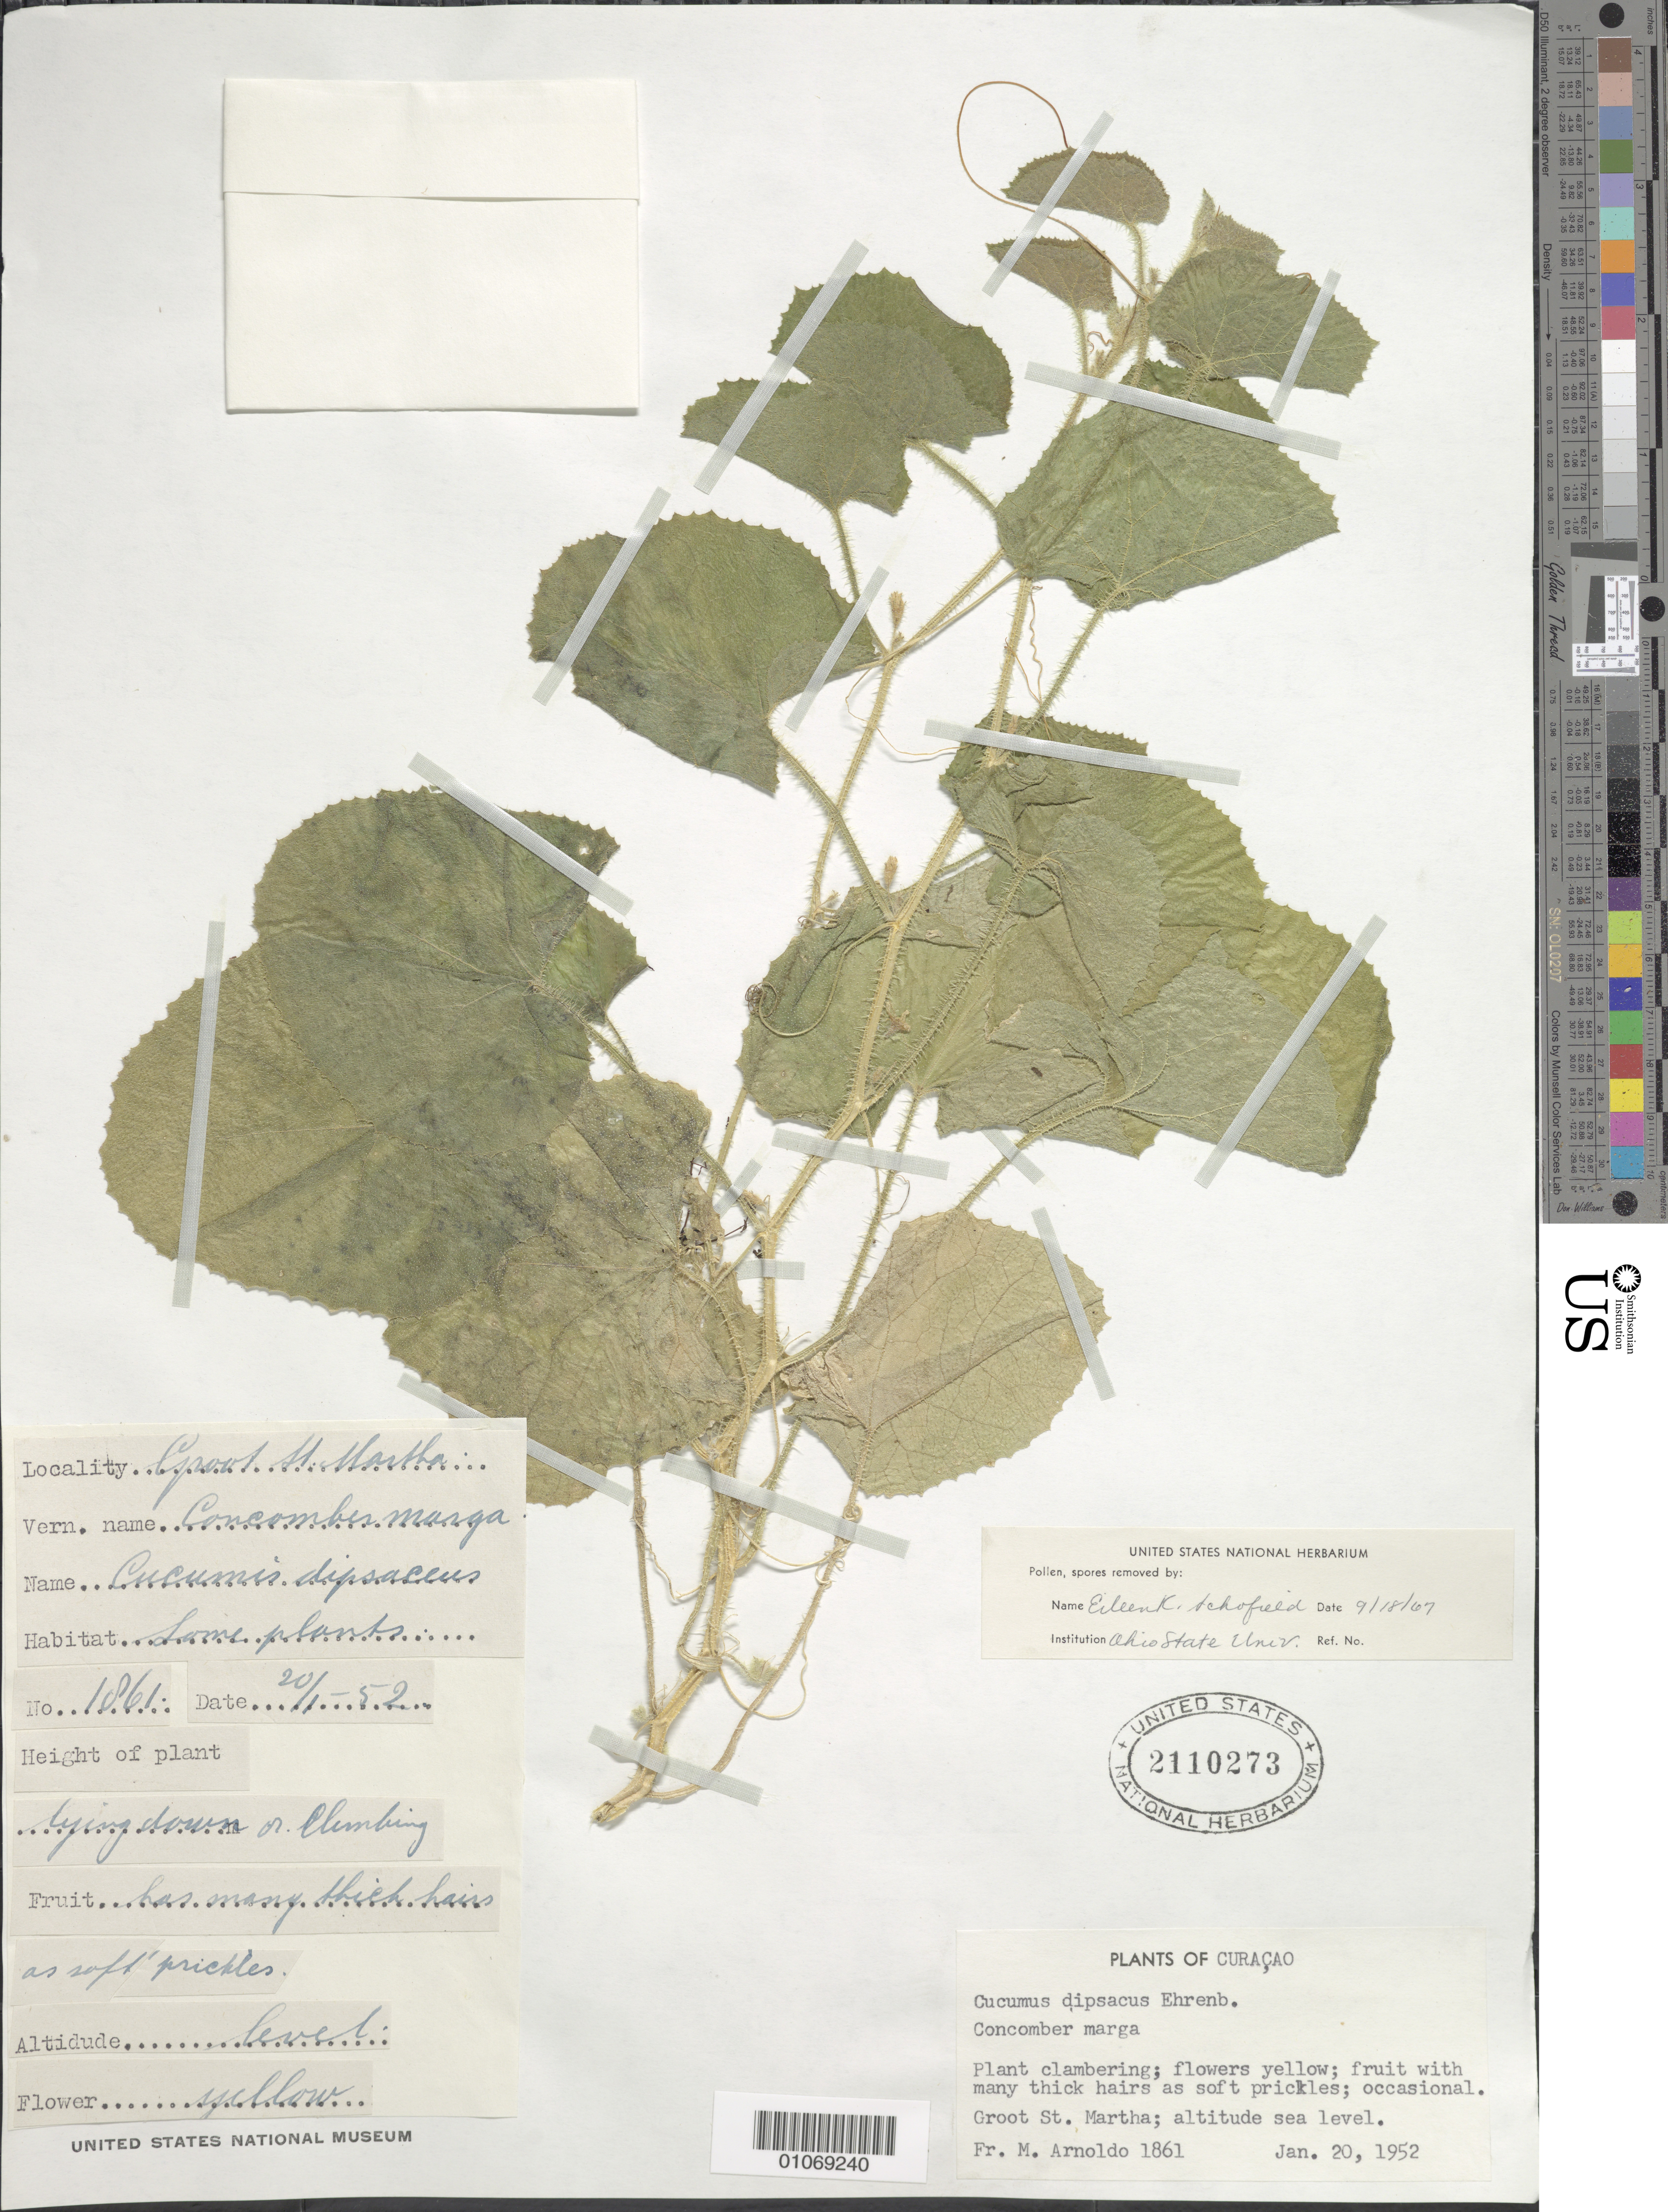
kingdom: Plantae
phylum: Tracheophyta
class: Magnoliopsida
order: Cucurbitales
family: Cucurbitaceae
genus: Cucumis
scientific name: Cucumis dipsaceus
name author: Ehrenb. ex Spach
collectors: N. Arnoldo-Broeders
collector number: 1861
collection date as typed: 20 Jan 1952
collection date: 1952-01-20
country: Curaçao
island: Curaçao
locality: Groot St. Martha.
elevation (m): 0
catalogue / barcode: US 2110273